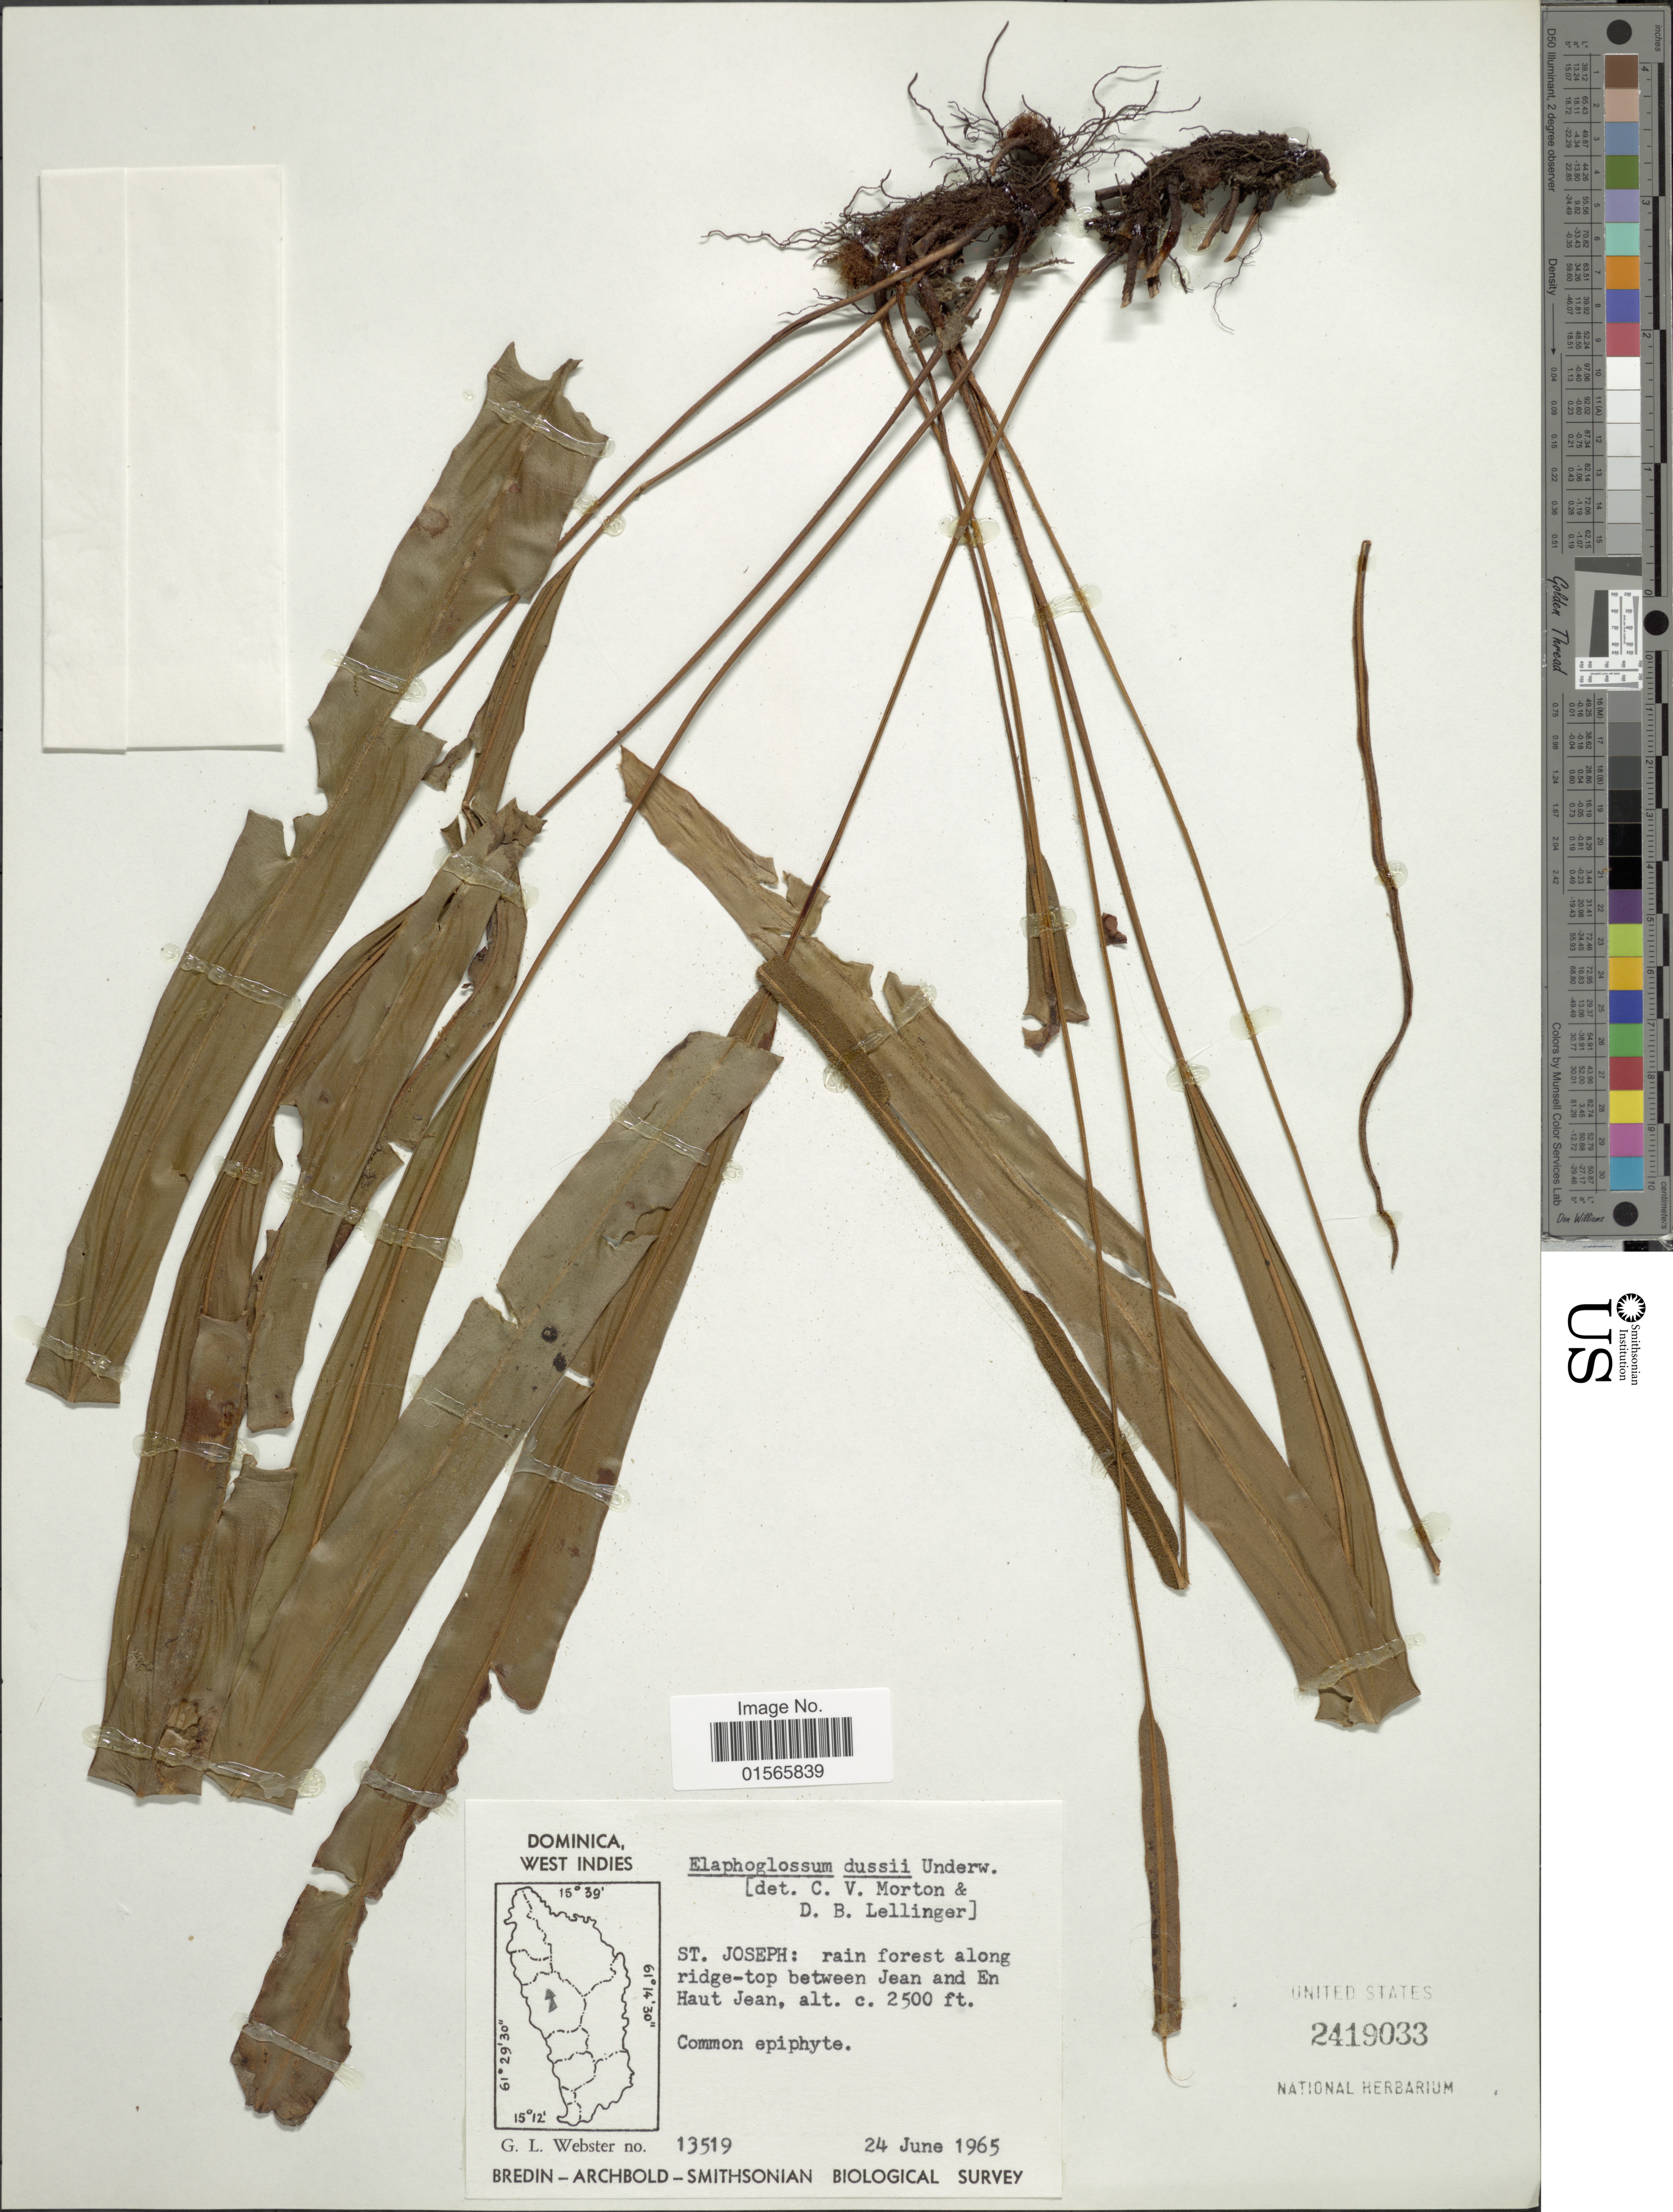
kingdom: Plantae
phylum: Tracheophyta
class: Polypodiopsida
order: Polypodiales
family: Dryopteridaceae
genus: Elaphoglossum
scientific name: Elaphoglossum petiolatum var. dussii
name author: (Underw. ex Maxon) Proctor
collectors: G. L. Webster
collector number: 13519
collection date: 1965-06-24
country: Dominica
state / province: St. Joseph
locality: St. Joseph: rain forest along ridge-top between Jean and En Haut Jean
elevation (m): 762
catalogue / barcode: US 2419033